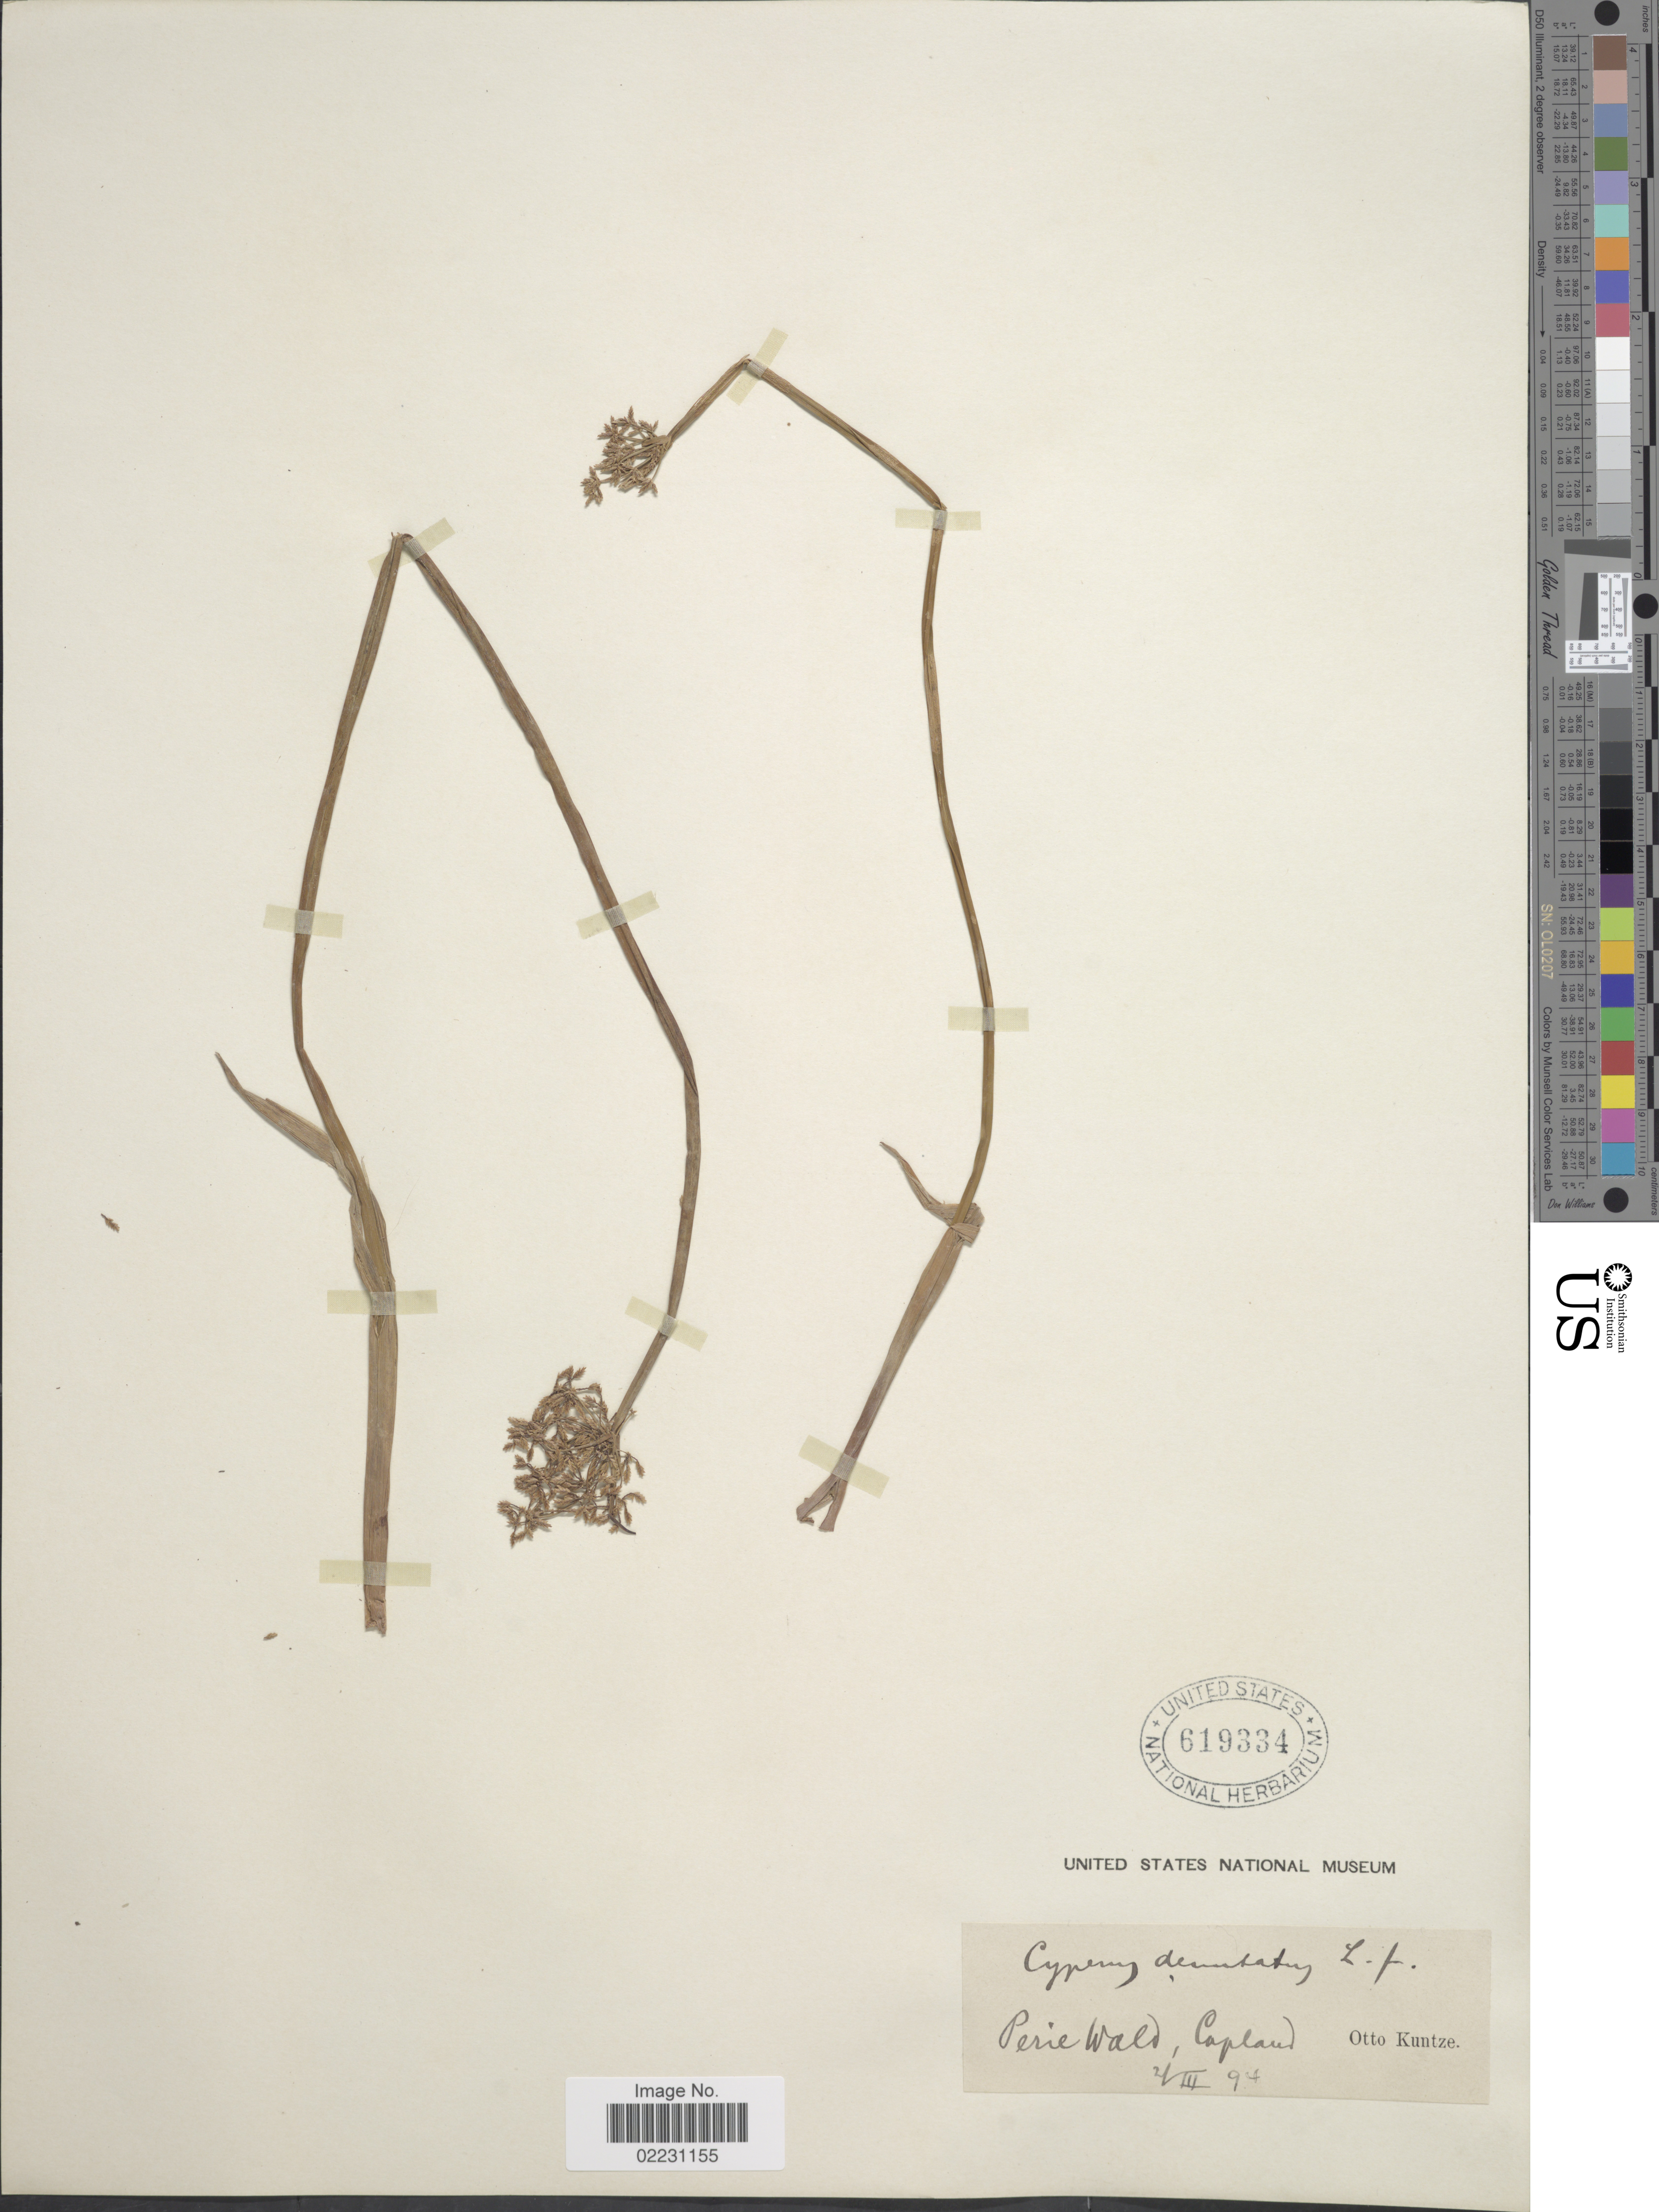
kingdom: Plantae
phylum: Tracheophyta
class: Liliopsida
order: Poales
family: Cyperaceae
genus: Cyperus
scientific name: Cyperus haspan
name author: L.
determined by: Strong, Mark T., (BOT), Smithsonian Institution - National Museum of Natural History (UNITED STATES)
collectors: C.E.O. Kuntze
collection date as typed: Transcribed d/m/y: 2/3/94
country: South Africa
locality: Perie Wald, Capland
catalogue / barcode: US 619334